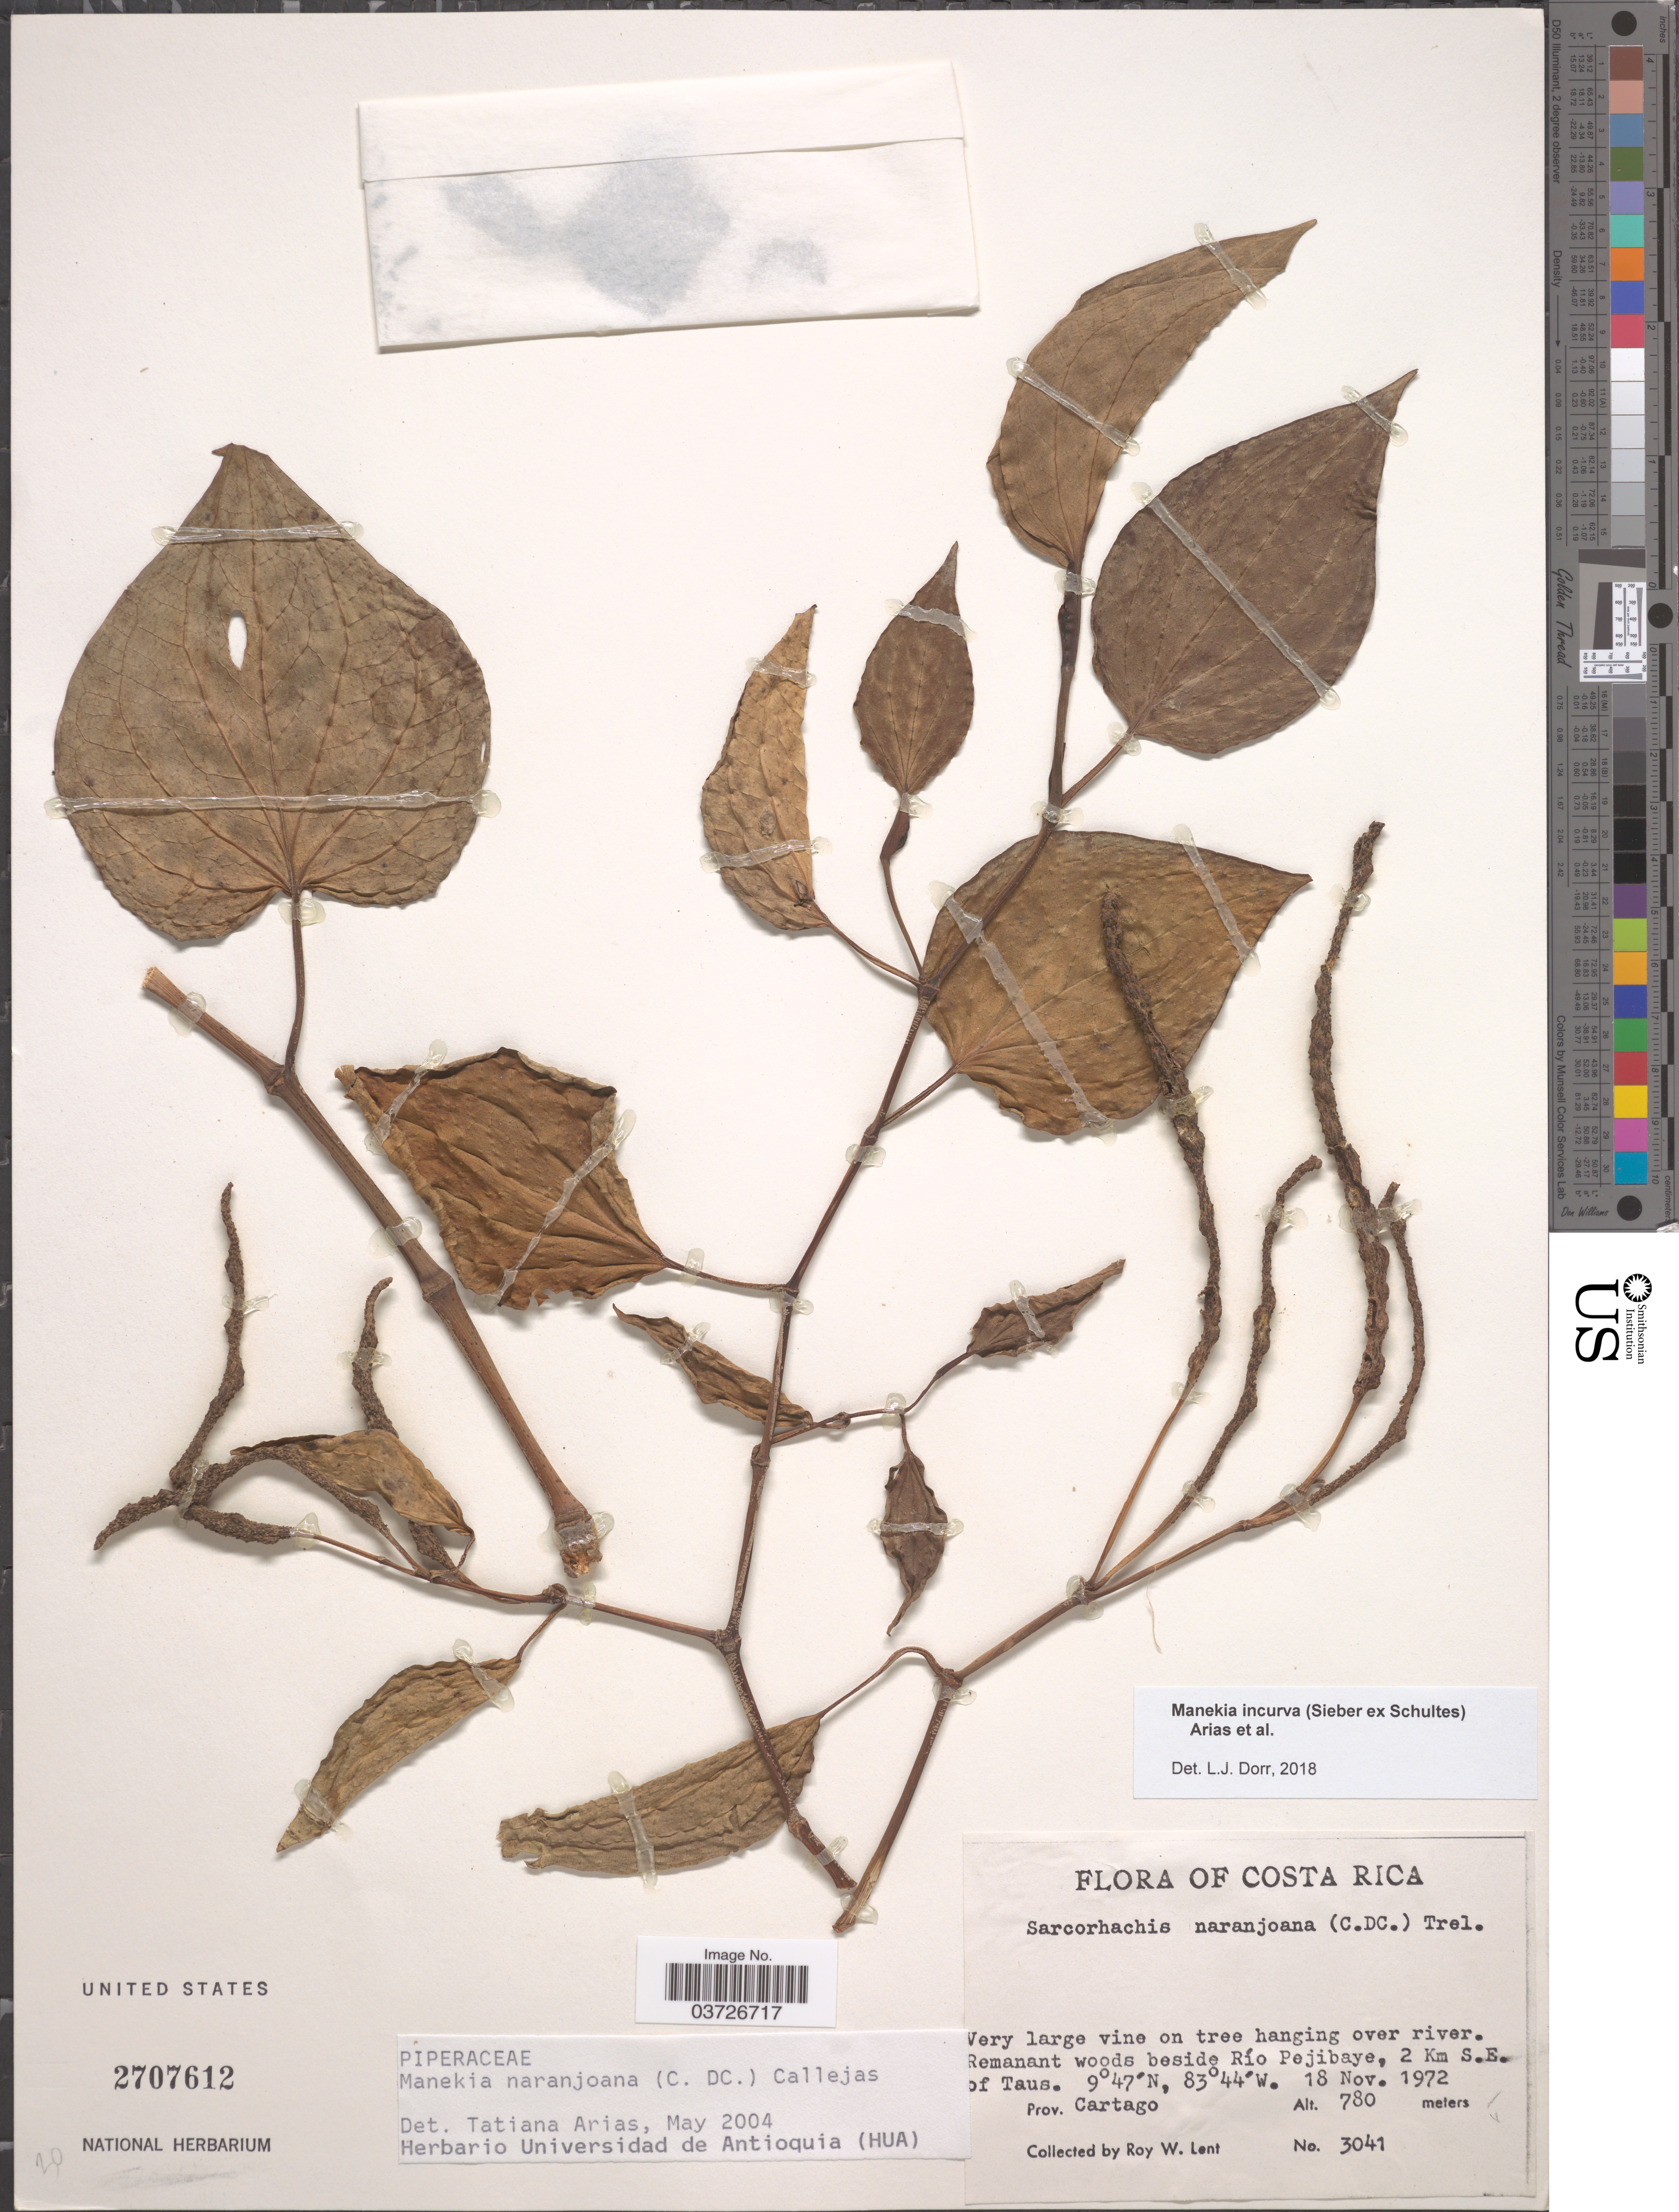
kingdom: Plantae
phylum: Tracheophyta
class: Magnoliopsida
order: Piperales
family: Piperaceae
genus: Manekia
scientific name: Manekia incurva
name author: (Sieber ex Schult.) T. Arias et al.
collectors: R. W. Lent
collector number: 3041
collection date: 1972-11-18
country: Costa Rica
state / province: Cartago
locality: Beside Río Pejibaye, 2 Km S.E. of Taus.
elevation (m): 780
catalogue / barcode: US 2707612